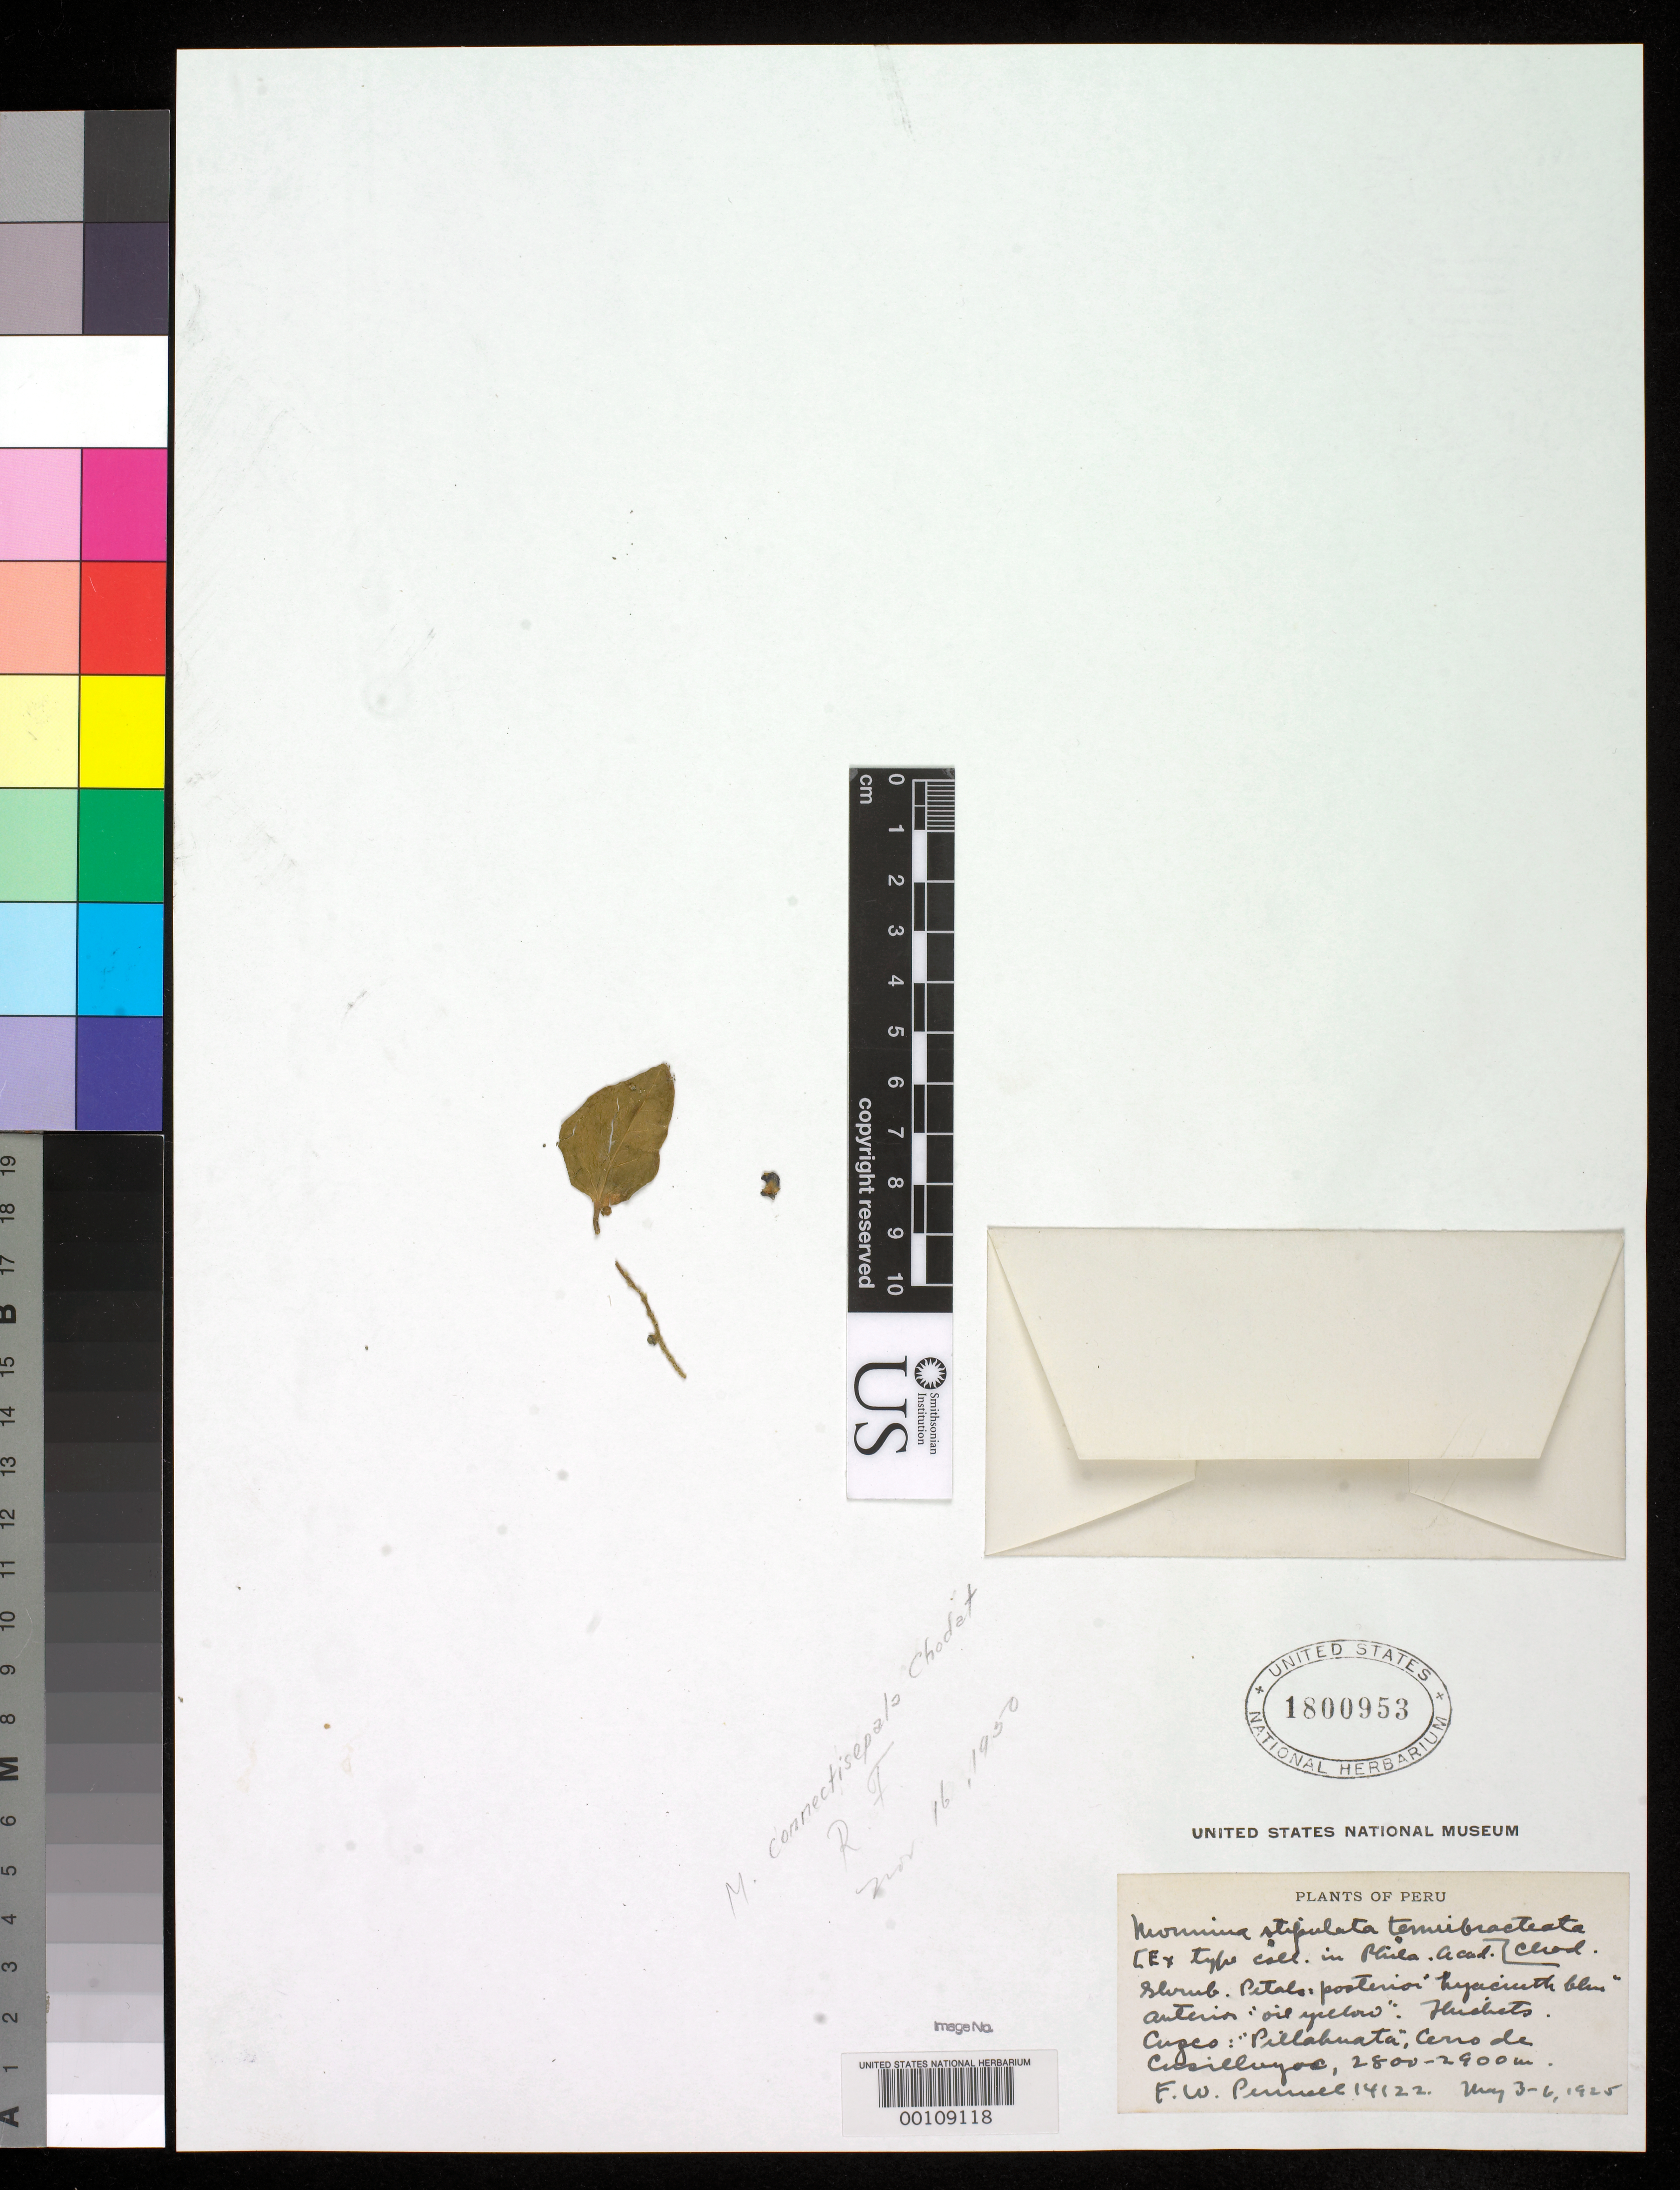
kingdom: Plantae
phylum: Tracheophyta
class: Magnoliopsida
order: Fabales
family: Polygalaceae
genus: Monnina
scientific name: Monnina stipulata var. tenuibracteata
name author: Chodat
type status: Type Fragment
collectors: F. W. Pennell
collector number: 14122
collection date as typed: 03 May 1925 to 06 May 1925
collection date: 1925-05-03/1925-05-06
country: Peru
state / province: Cusco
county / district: Paucartambo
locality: Pillahuata, Cerro de Cusilluyoc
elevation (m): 2800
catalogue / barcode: US 1800953